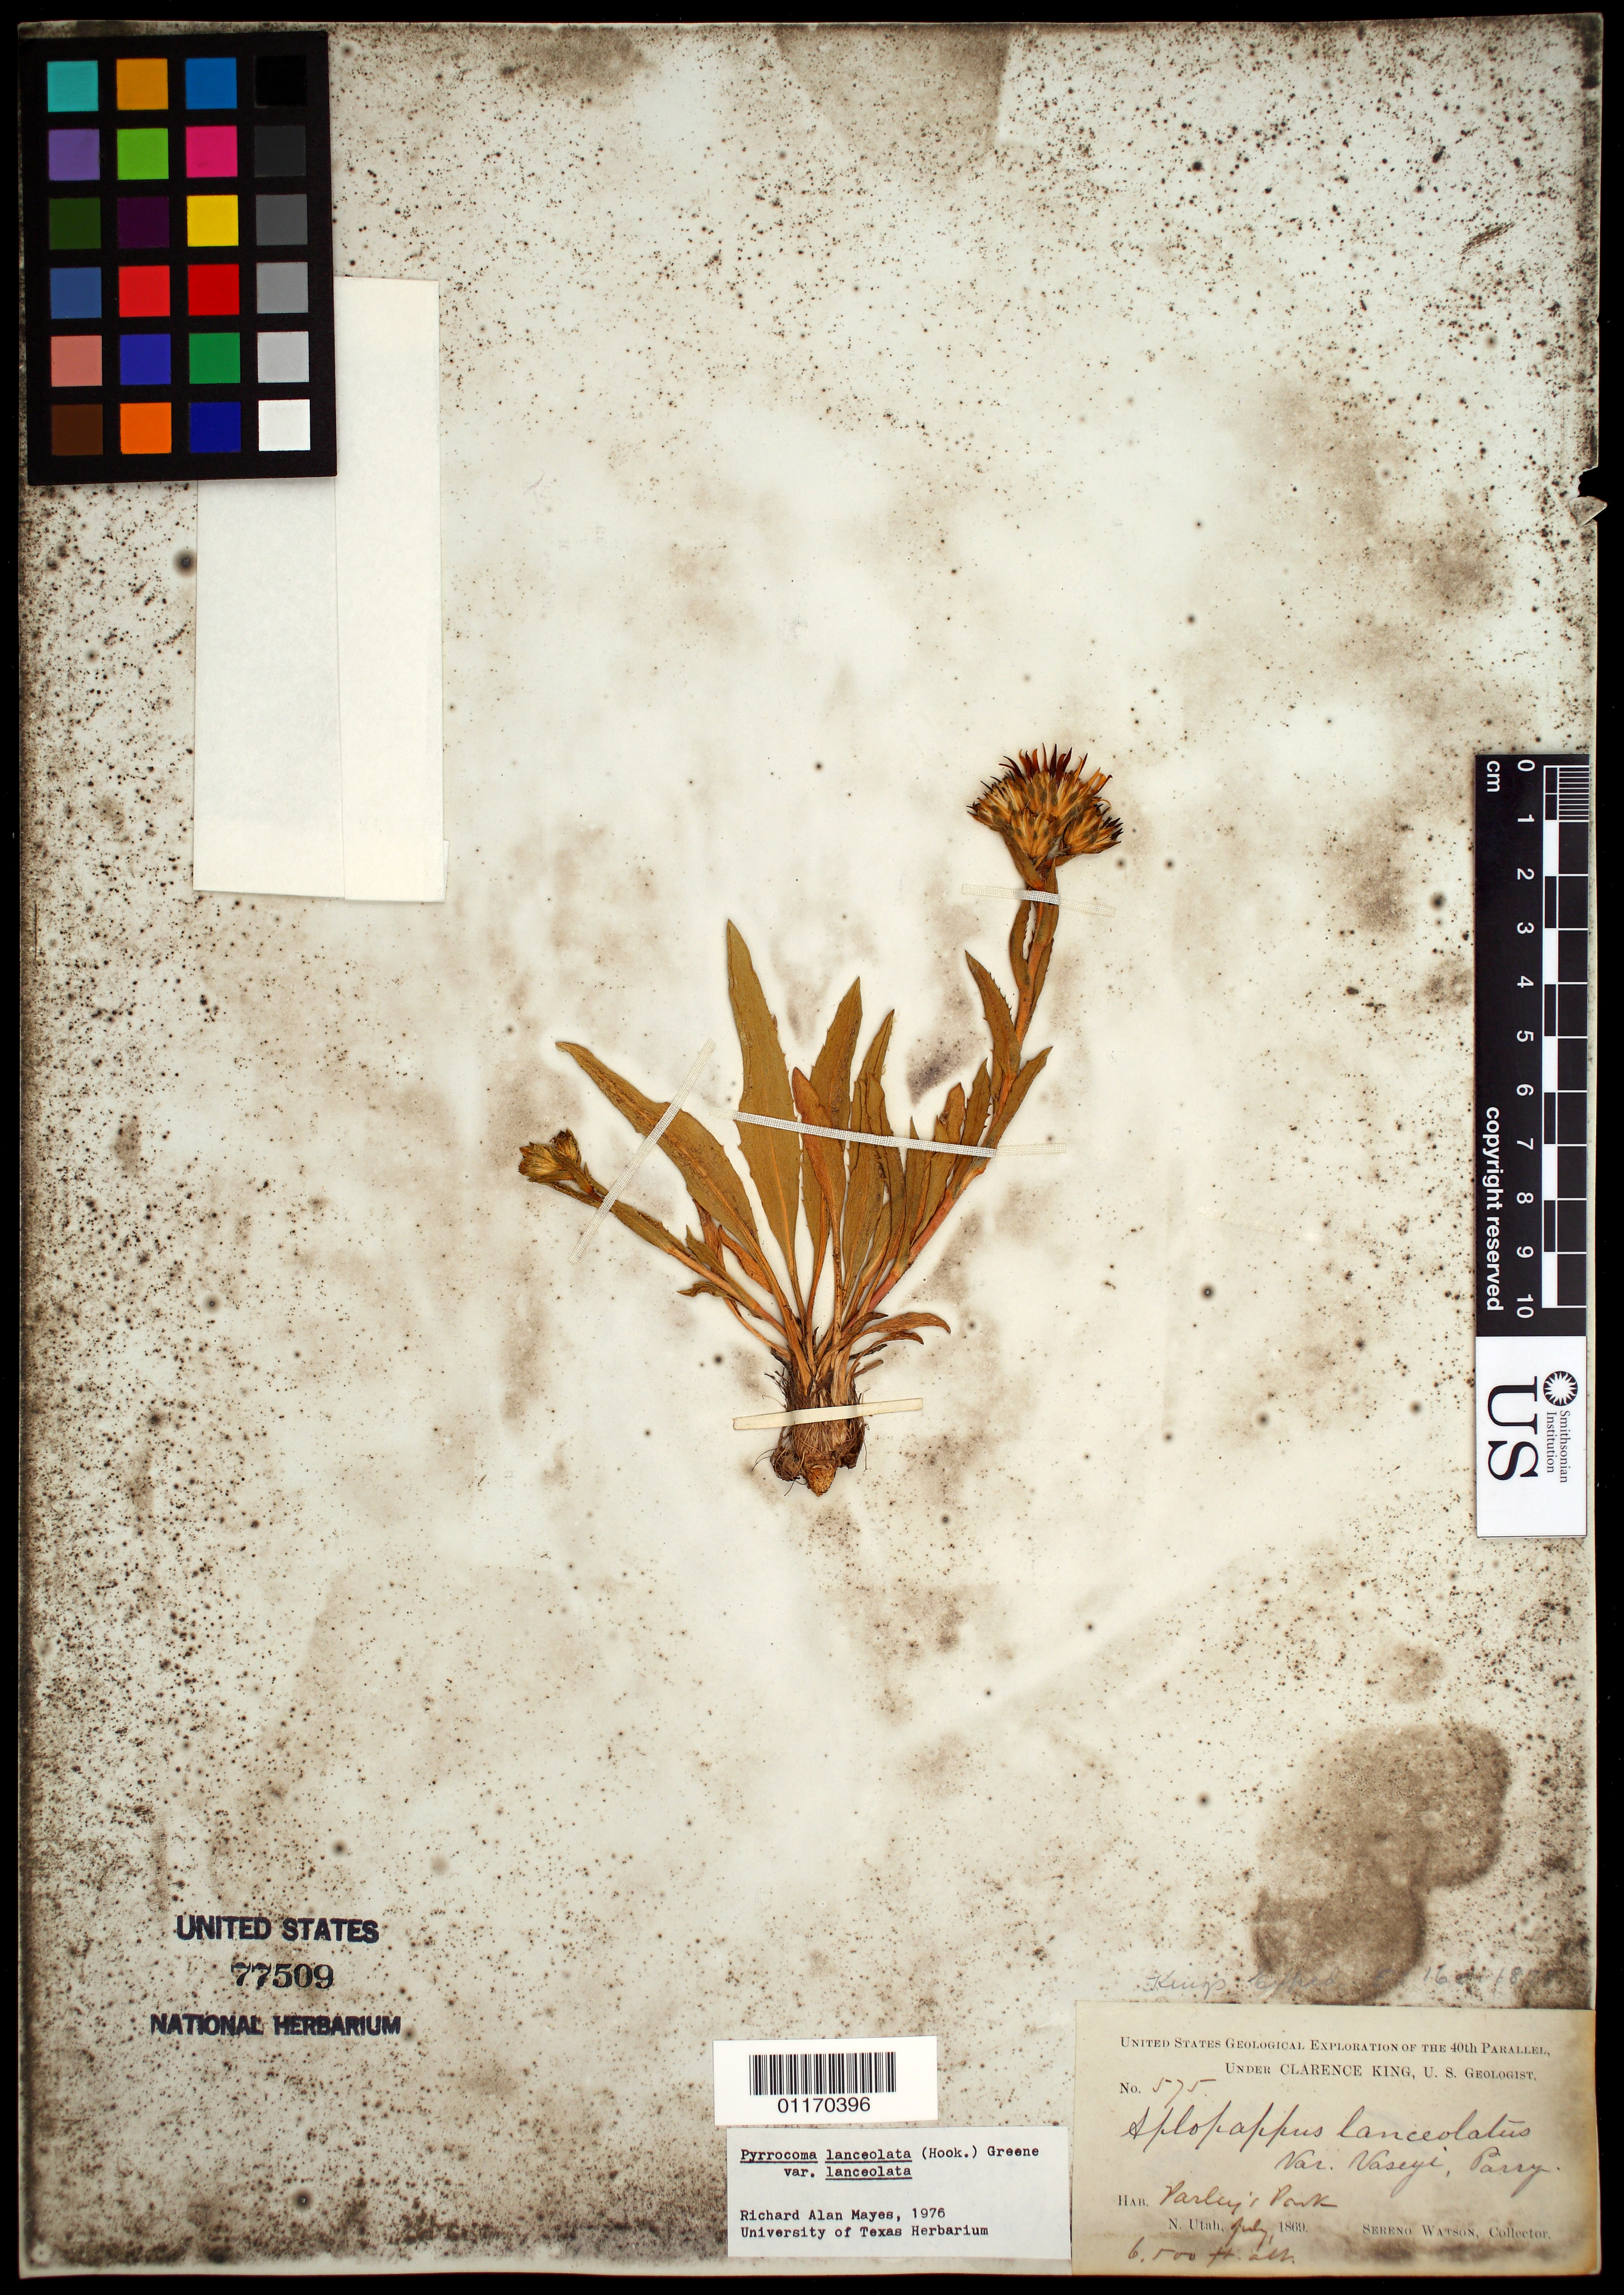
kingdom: Plantae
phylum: Tracheophyta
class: Magnoliopsida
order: Asterales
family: Asteraceae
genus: Pyrrocoma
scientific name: Pyrrocoma lanceolata var. lanceolata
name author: (Hook.) Greene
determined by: Mayes, R. A.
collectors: S. Watson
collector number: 575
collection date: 1869-07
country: United States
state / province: Utah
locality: Parley's Park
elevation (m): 1981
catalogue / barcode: US 77509